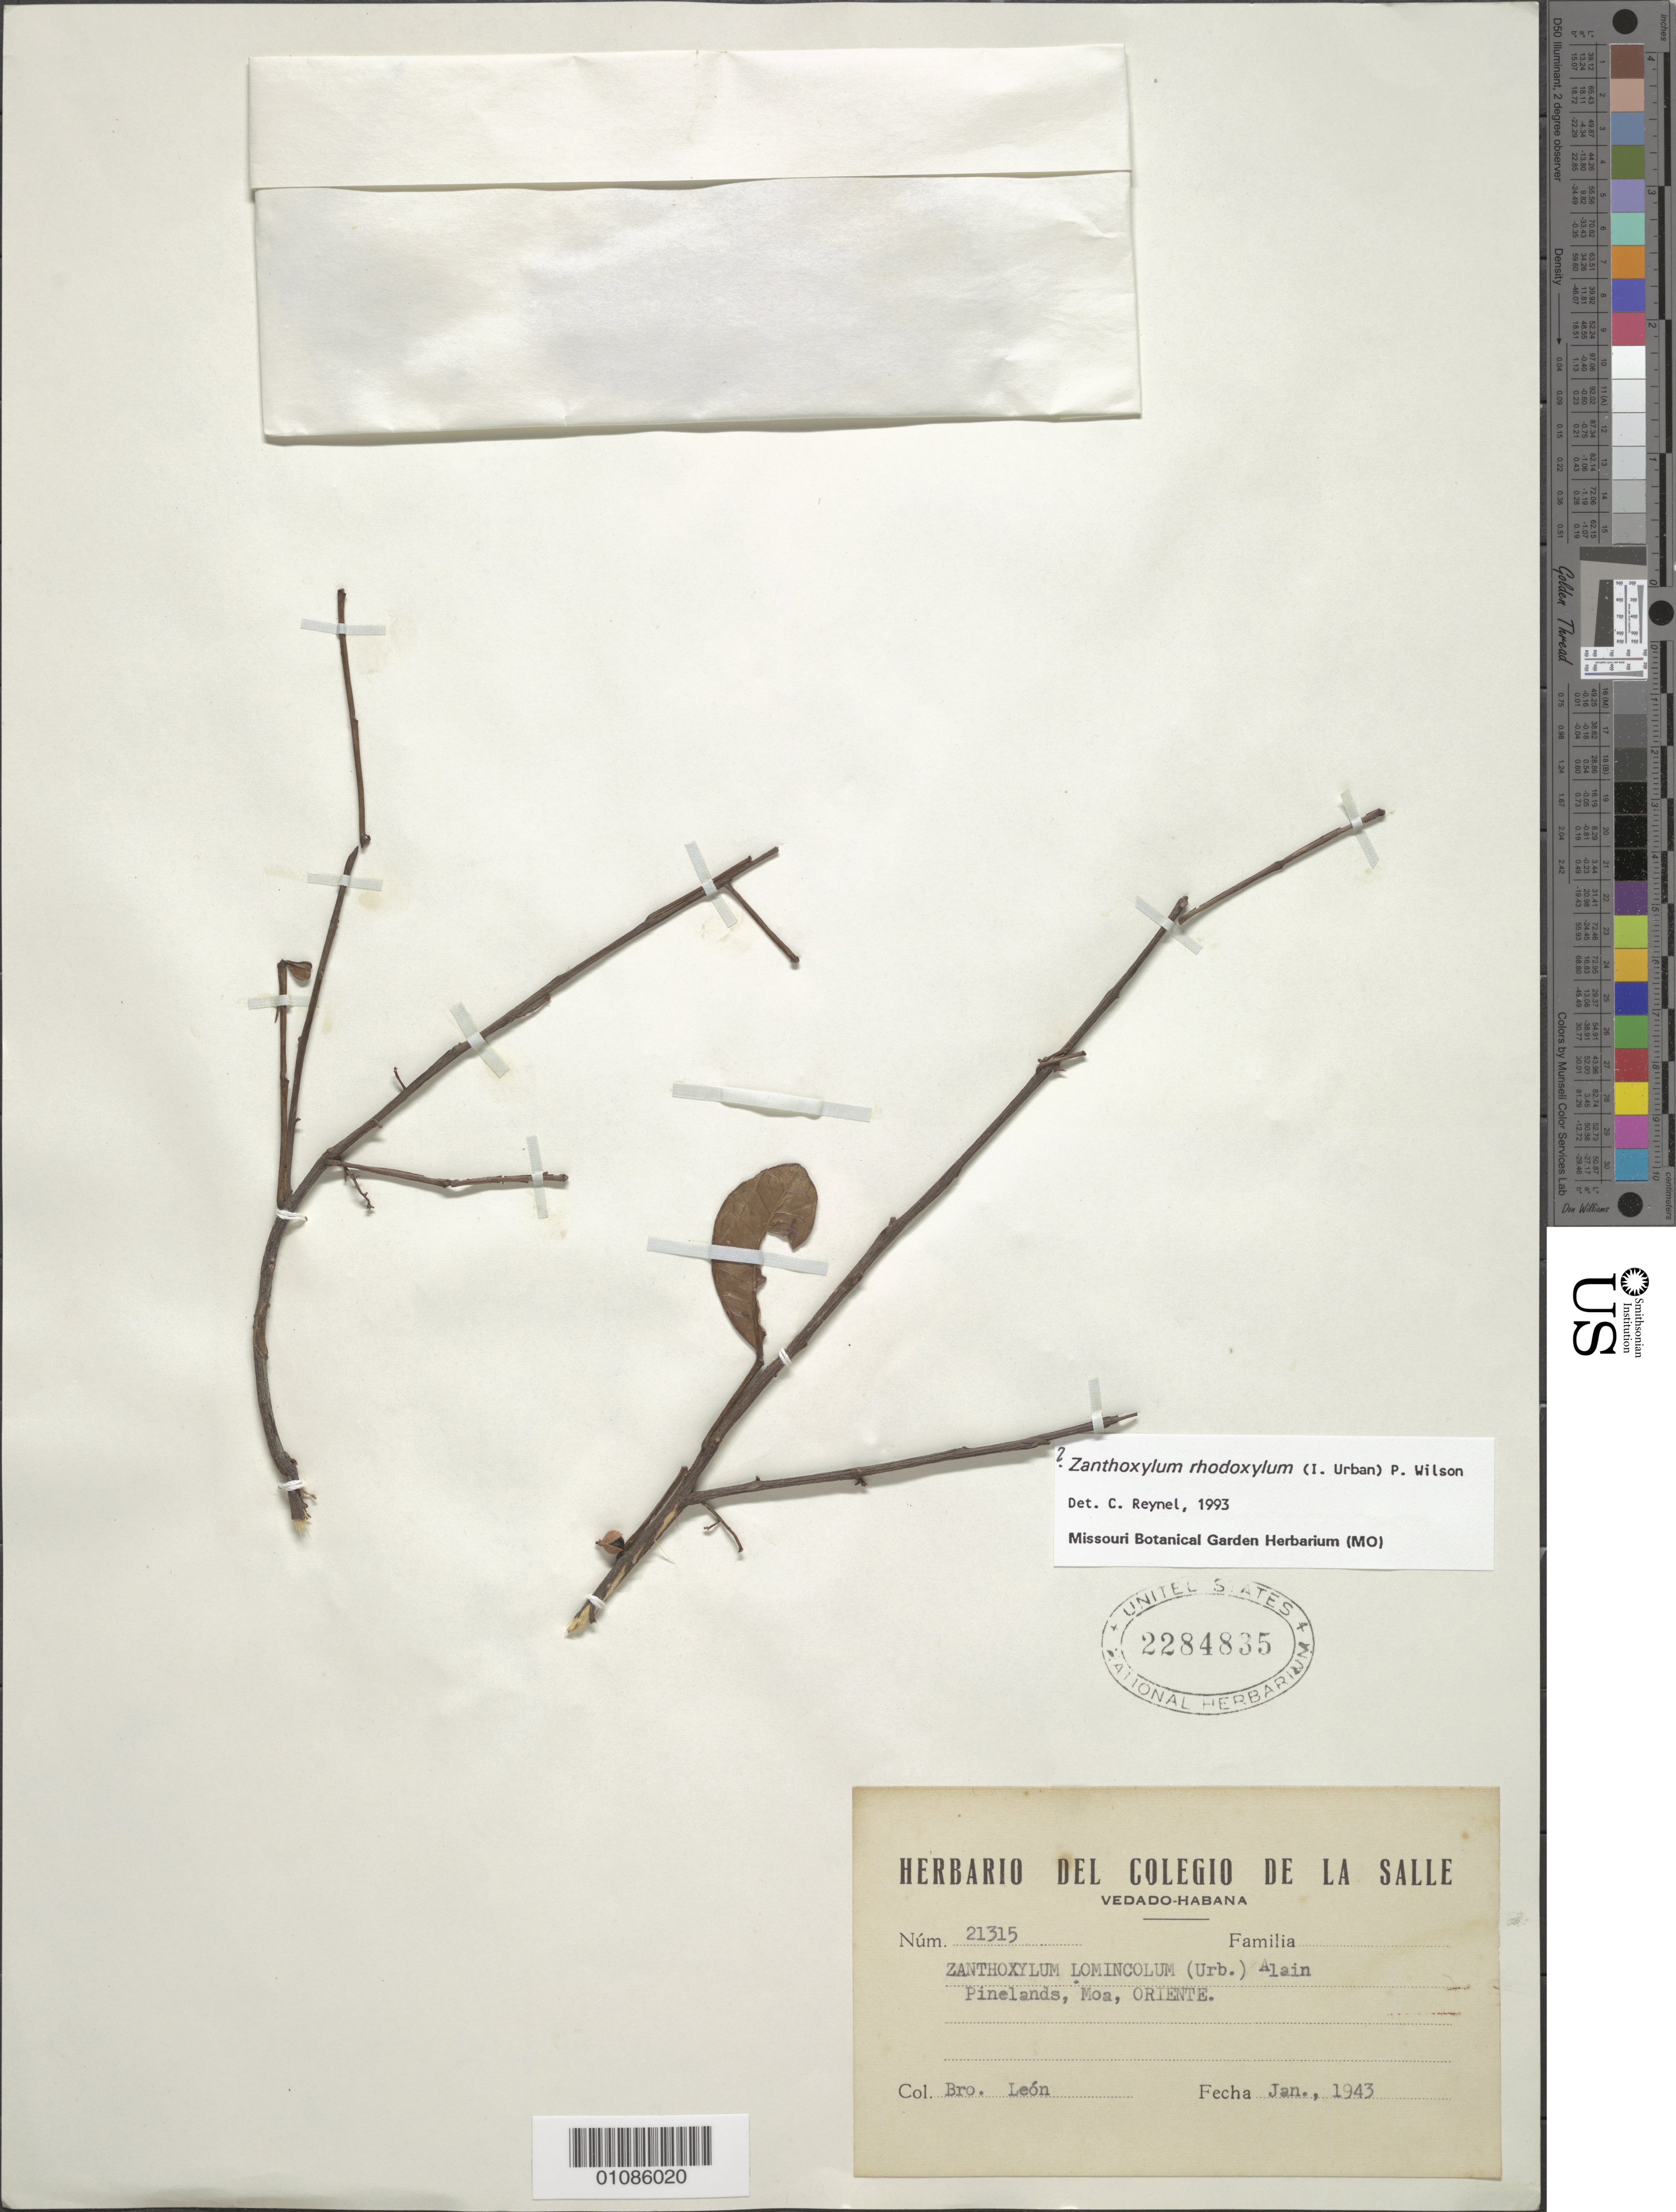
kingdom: Plantae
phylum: Tracheophyta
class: Magnoliopsida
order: Sapindales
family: Rutaceae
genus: Zanthoxylum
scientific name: Zanthoxylum rhodoxylon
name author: (Urb.) P. Wilson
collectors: Bro. León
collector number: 21315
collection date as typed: Jan 1943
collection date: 1943-01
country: Cuba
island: Cuba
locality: Oriente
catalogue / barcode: US 2284835